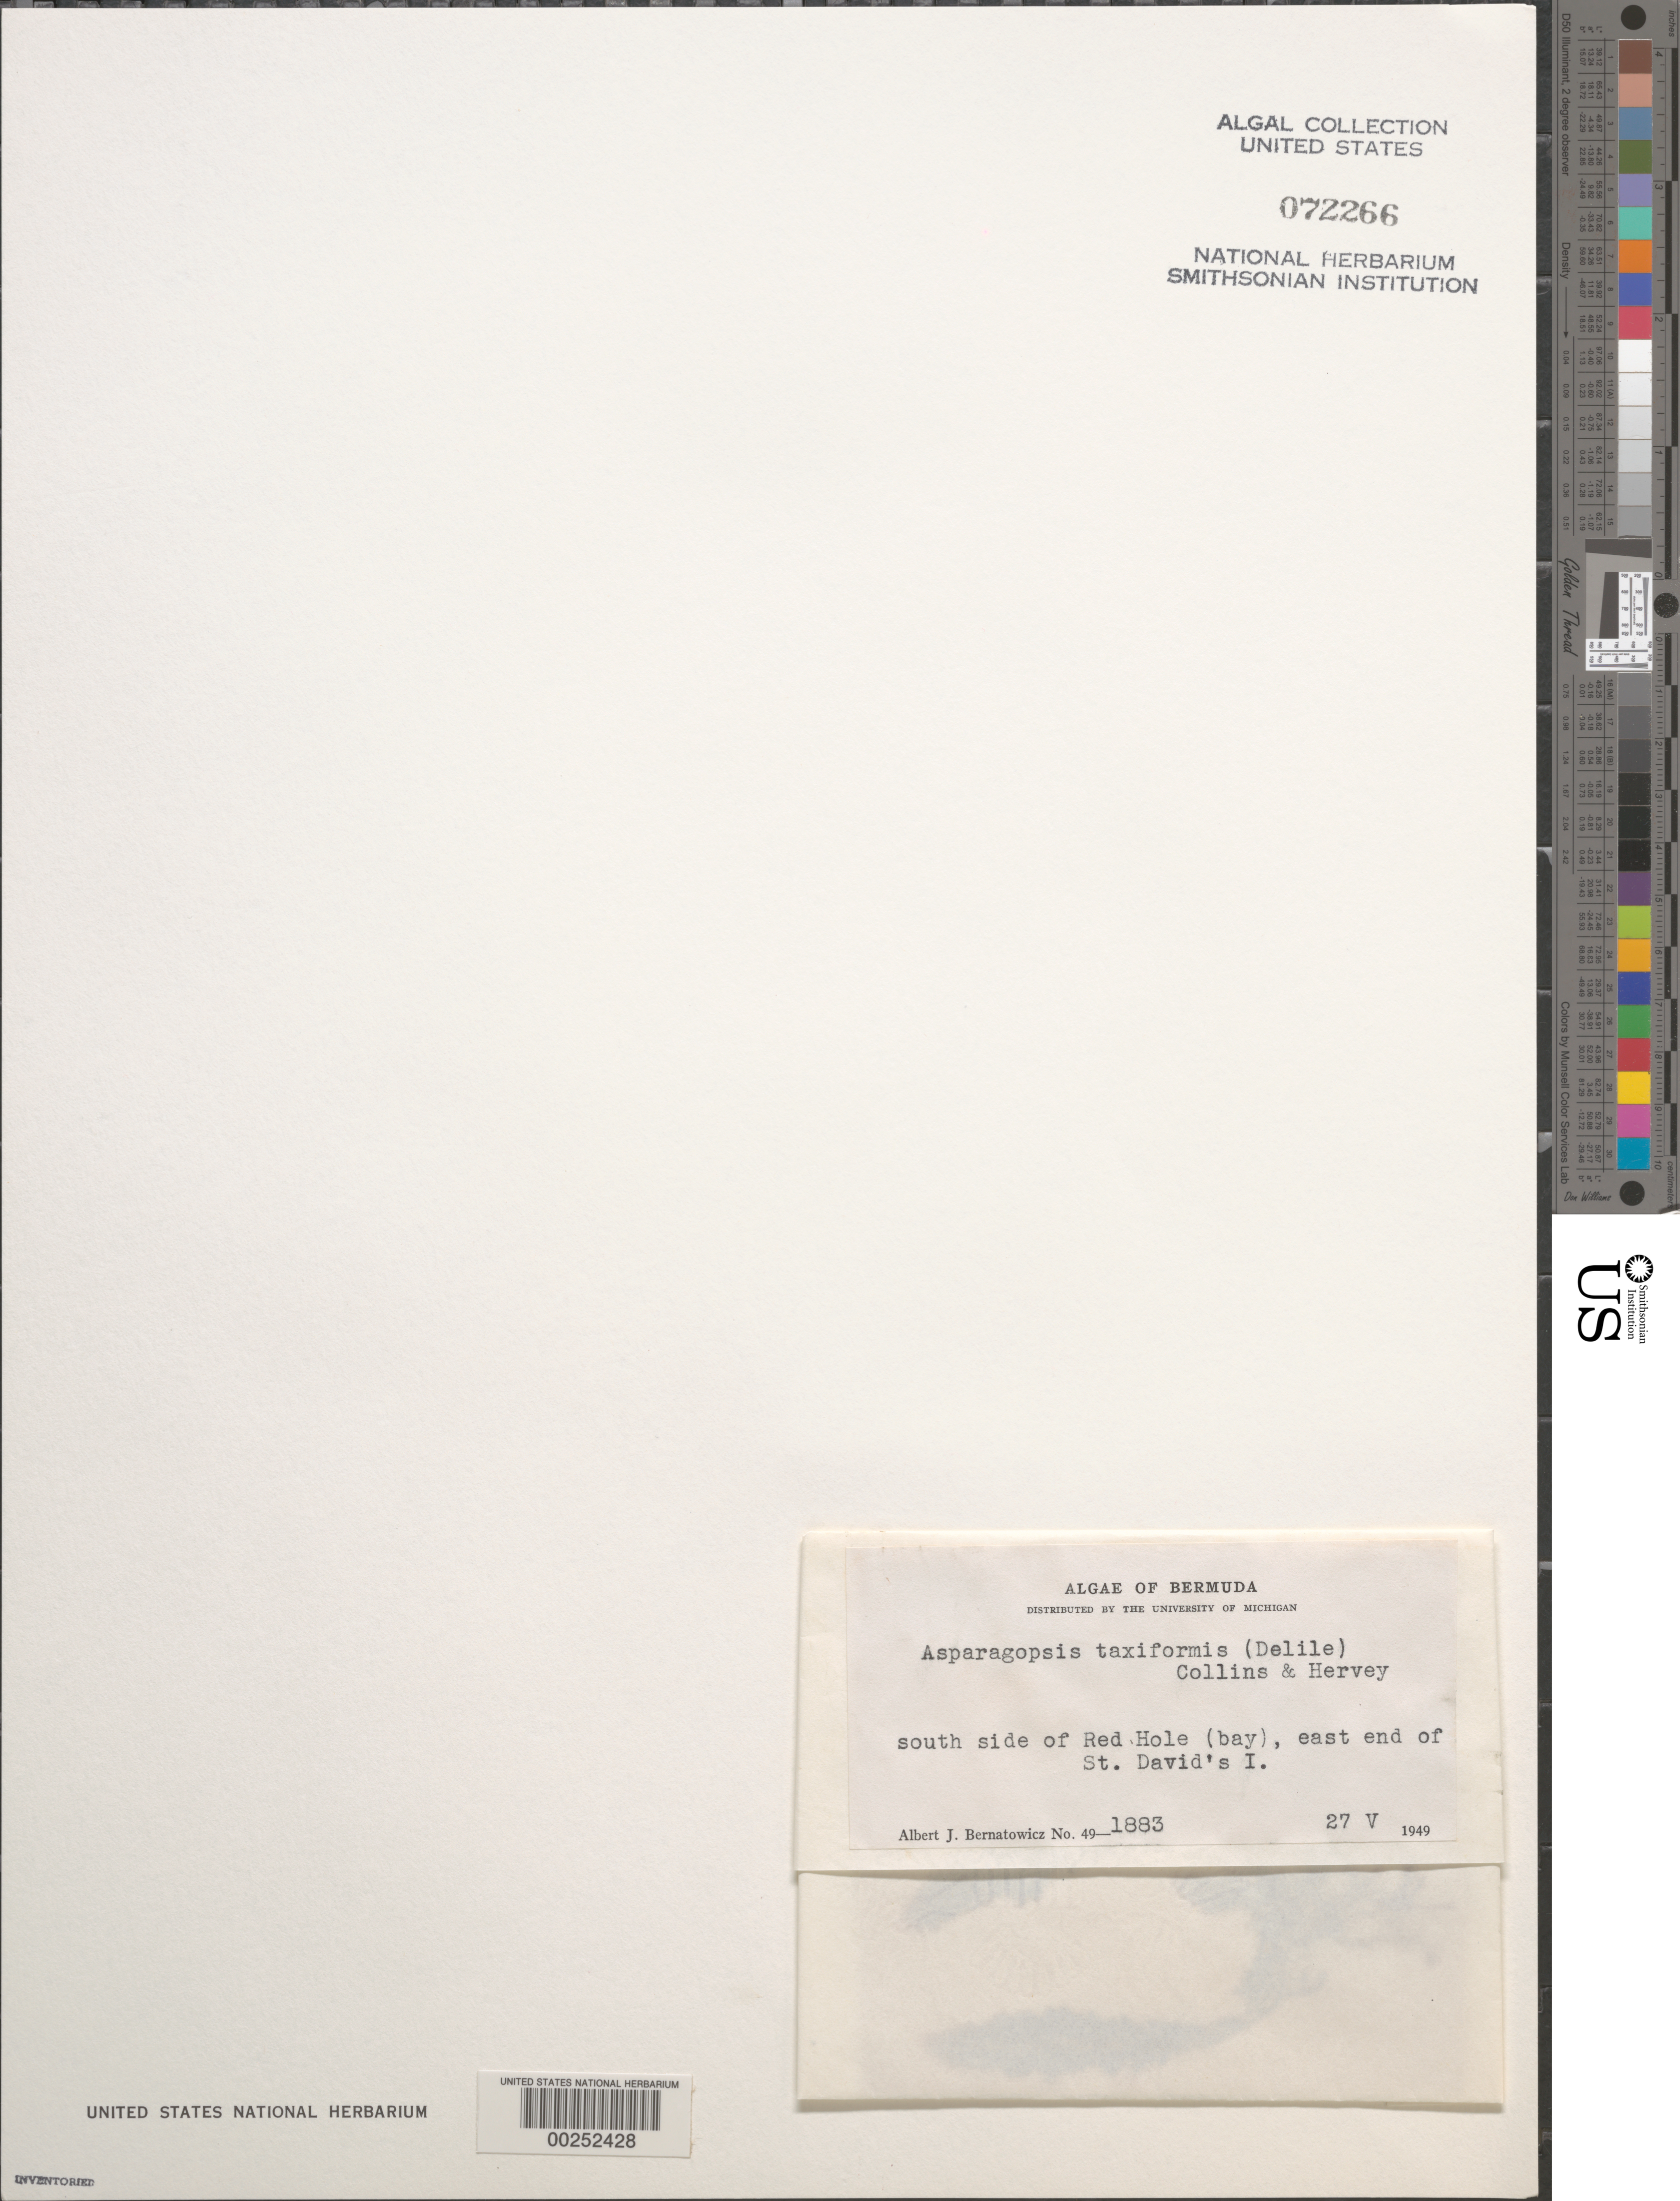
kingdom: Plantae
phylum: Rhodophyta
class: Florideophyceae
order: Bonnemaisoniales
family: Bonnemaisoniaceae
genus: Asparagopsis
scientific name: Asparagopsis taxiformis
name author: (Delile) Trevis.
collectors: W. R. Taylor & A. Bernatowicz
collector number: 49-1883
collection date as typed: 27 May 1949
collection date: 1949-05-27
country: Bermuda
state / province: Saint George's (parish)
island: St. David's Island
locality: Red Hole Bay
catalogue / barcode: US 72266